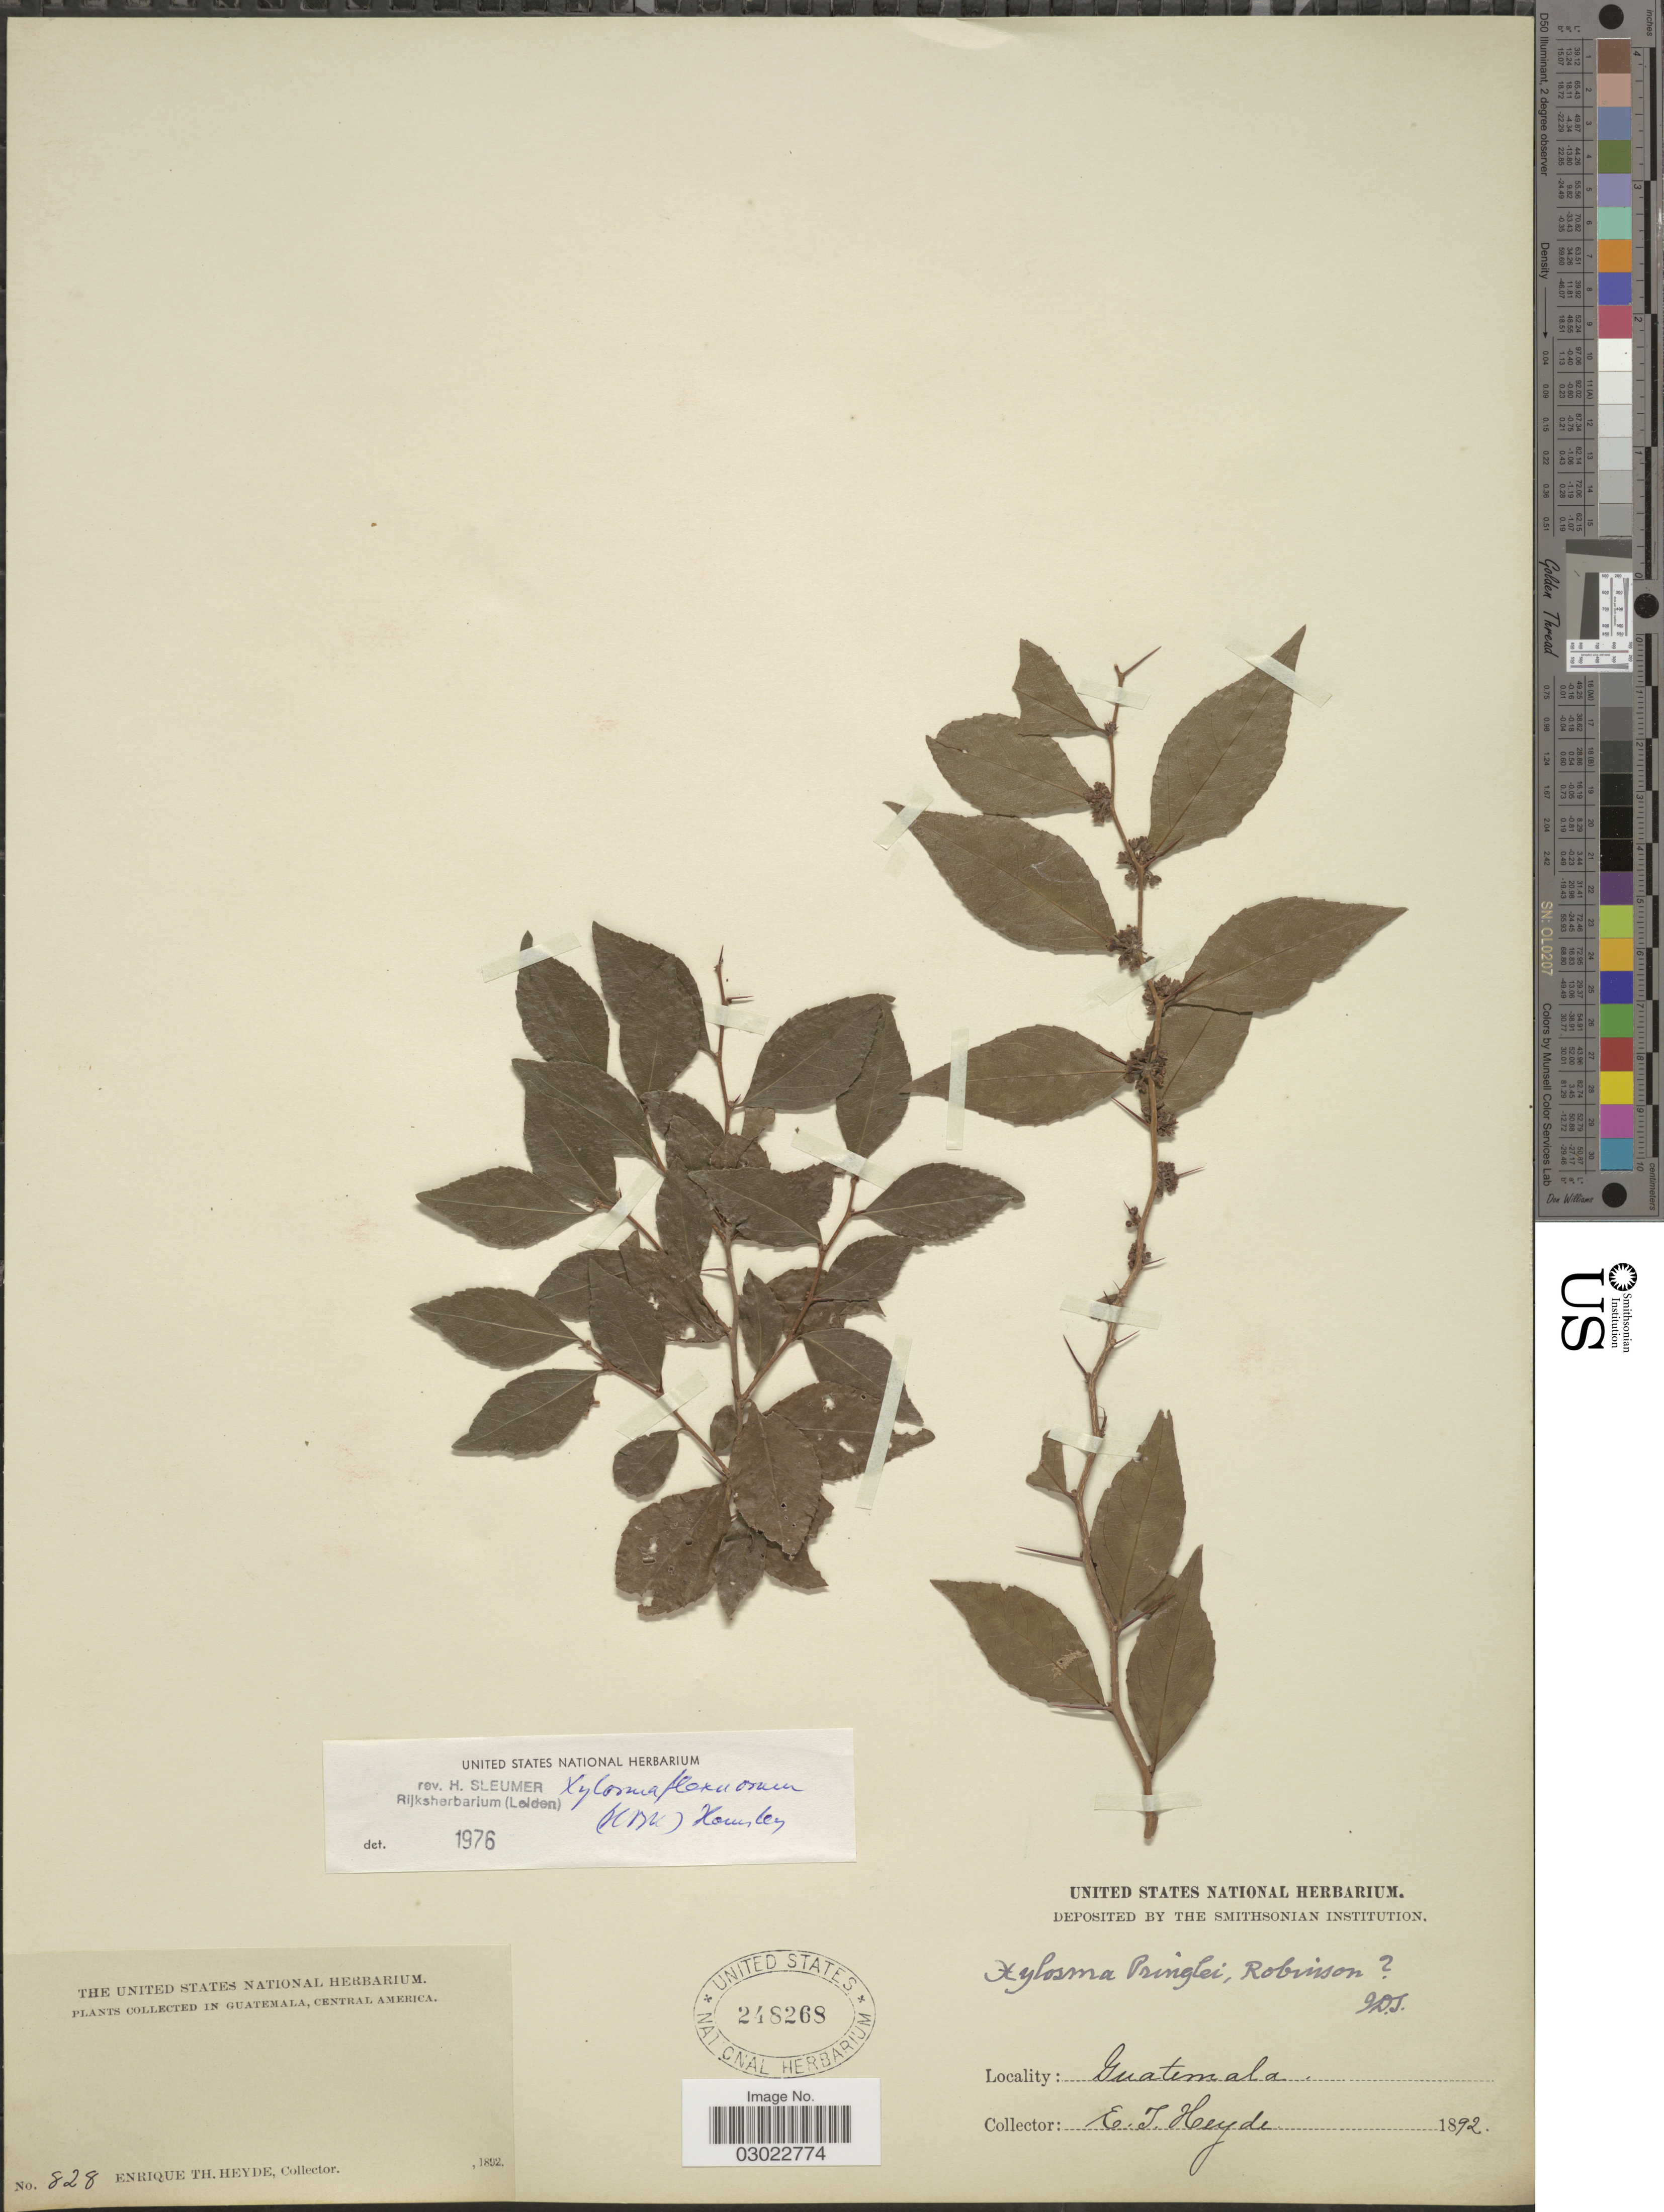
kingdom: Plantae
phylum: Tracheophyta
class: Magnoliopsida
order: Malpighiales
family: Salicaceae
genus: Xylosma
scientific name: Xylosma flexuosa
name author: (Kunth) Hemsl.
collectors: E. T. Heyde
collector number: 828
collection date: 1892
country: Guatemala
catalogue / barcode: US 248268